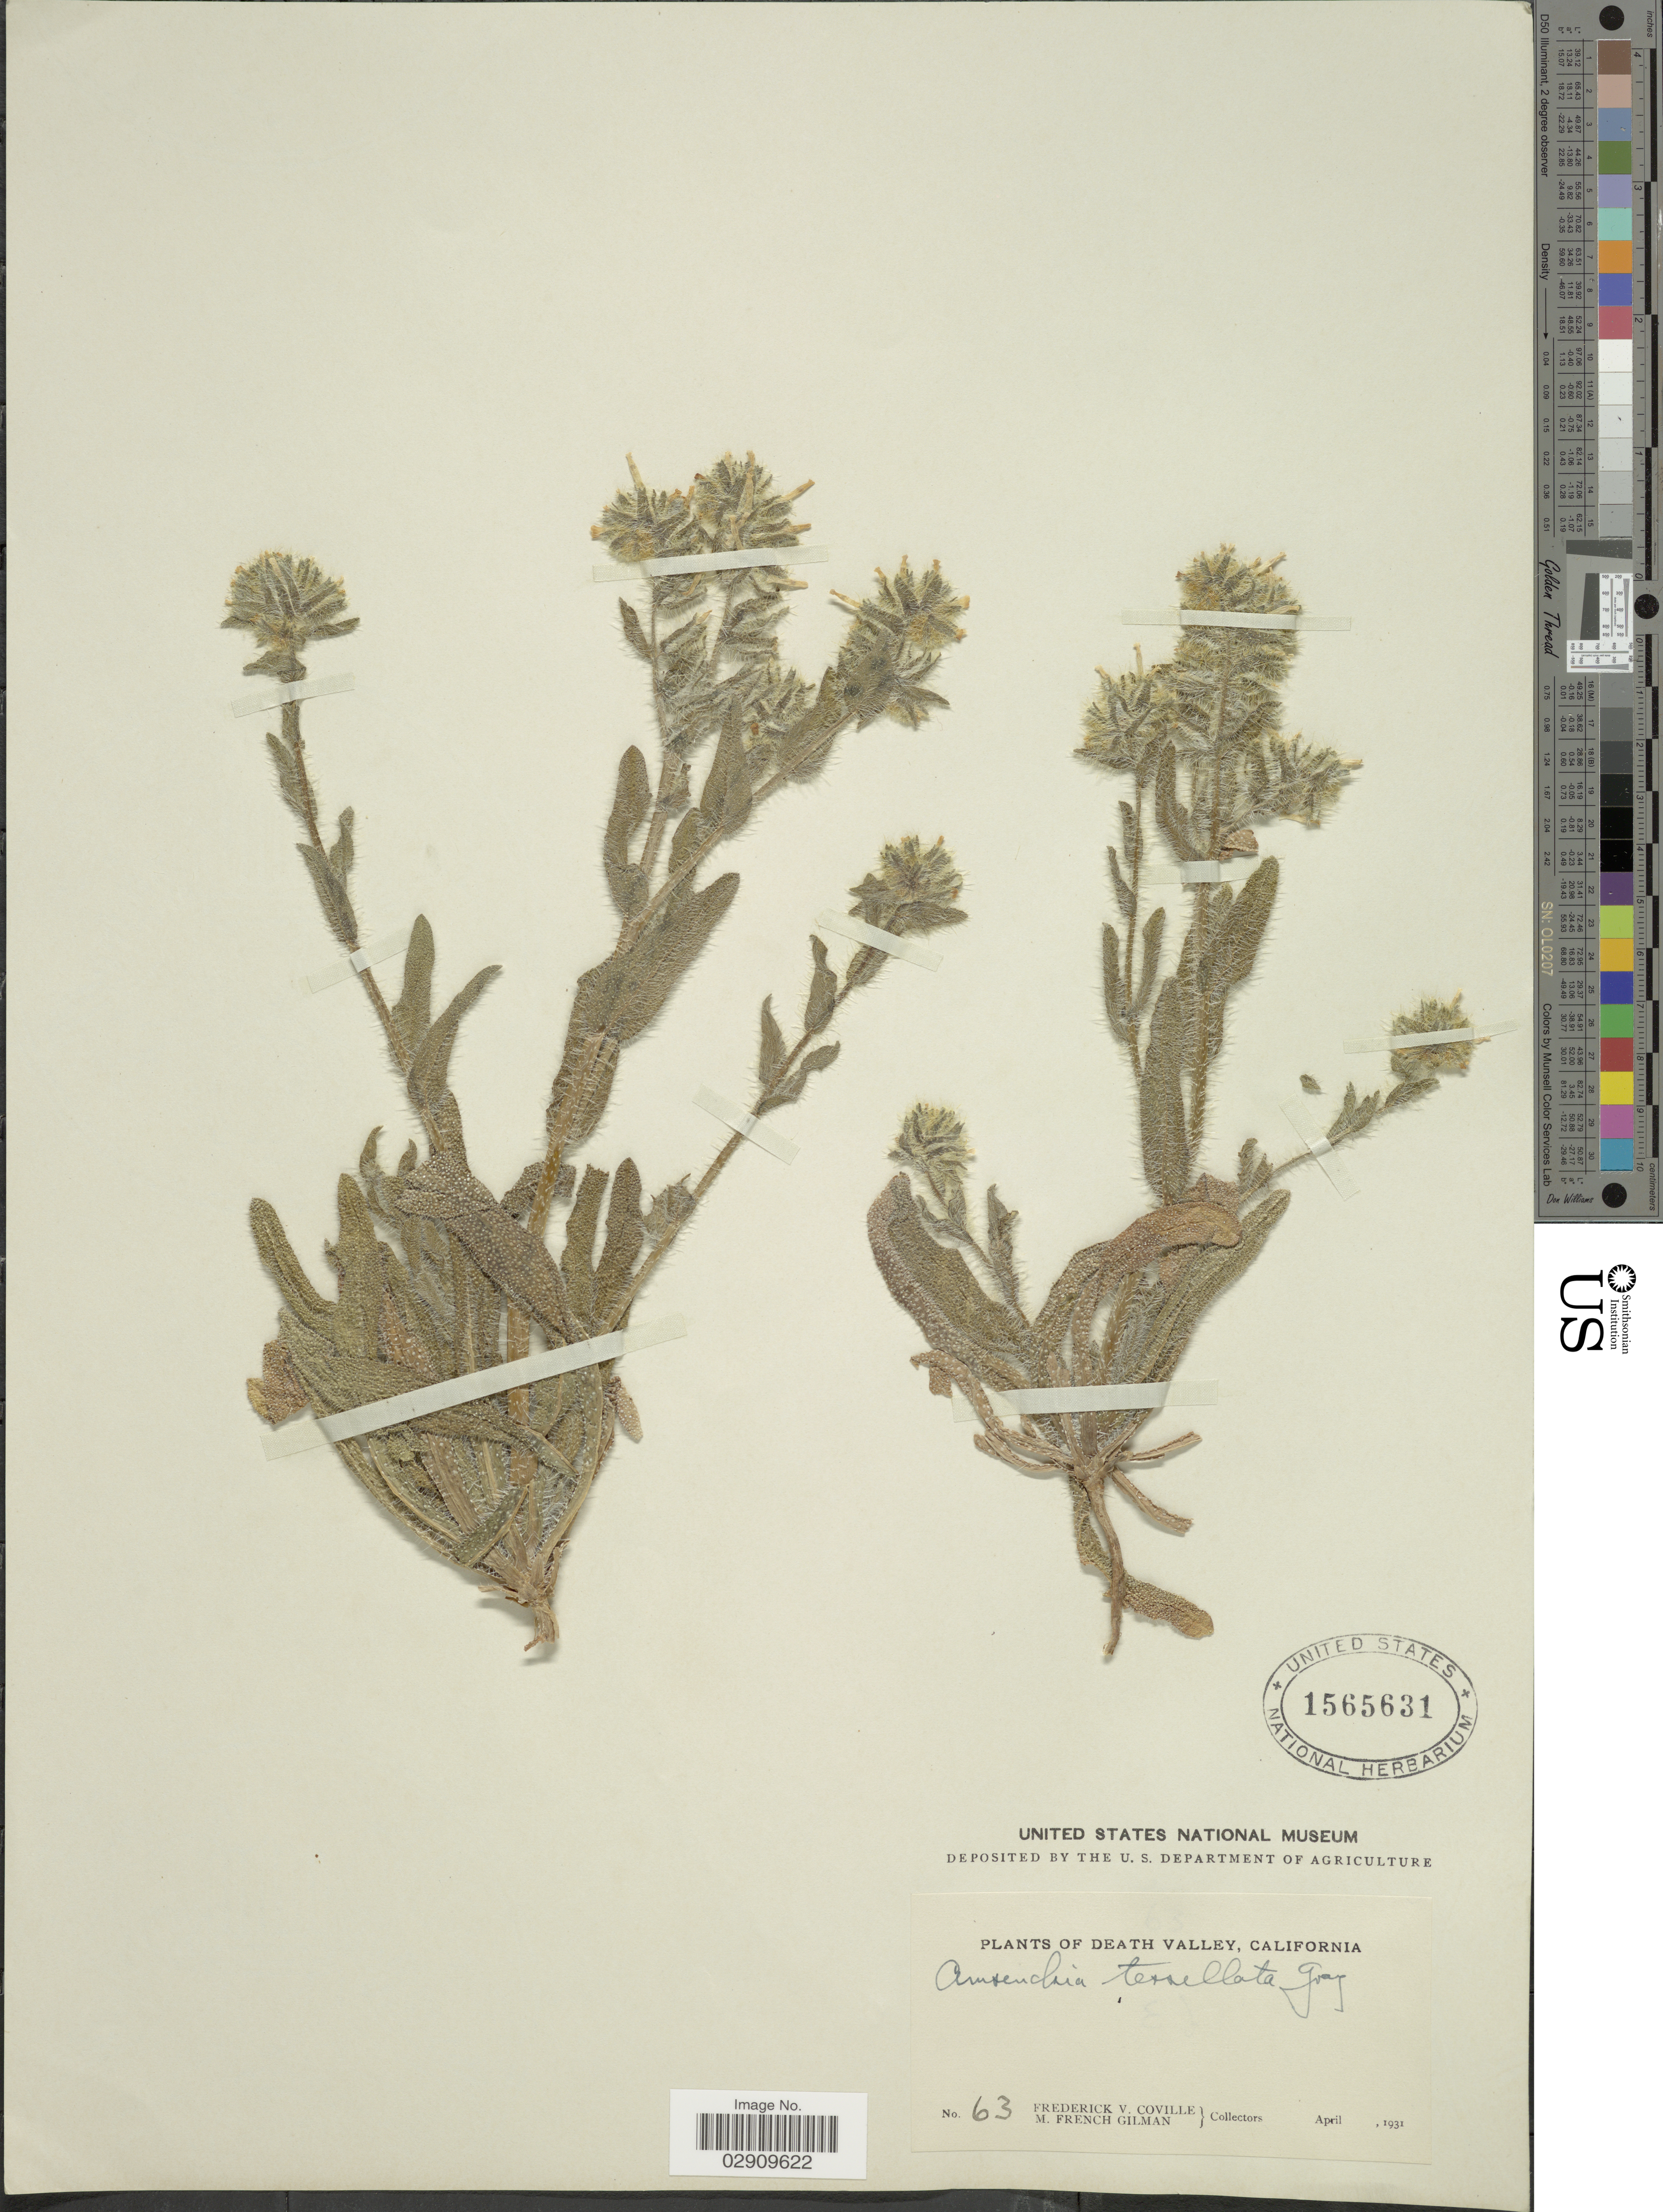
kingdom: Plantae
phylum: Tracheophyta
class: Magnoliopsida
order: Boraginales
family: Boraginaceae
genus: Amsinckia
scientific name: Amsinckia tessellata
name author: A. Gray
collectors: F. V. Coville & M. F. Gilman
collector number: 63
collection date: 1931-04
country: United States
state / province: California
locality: Death Valley.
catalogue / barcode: US 1565631